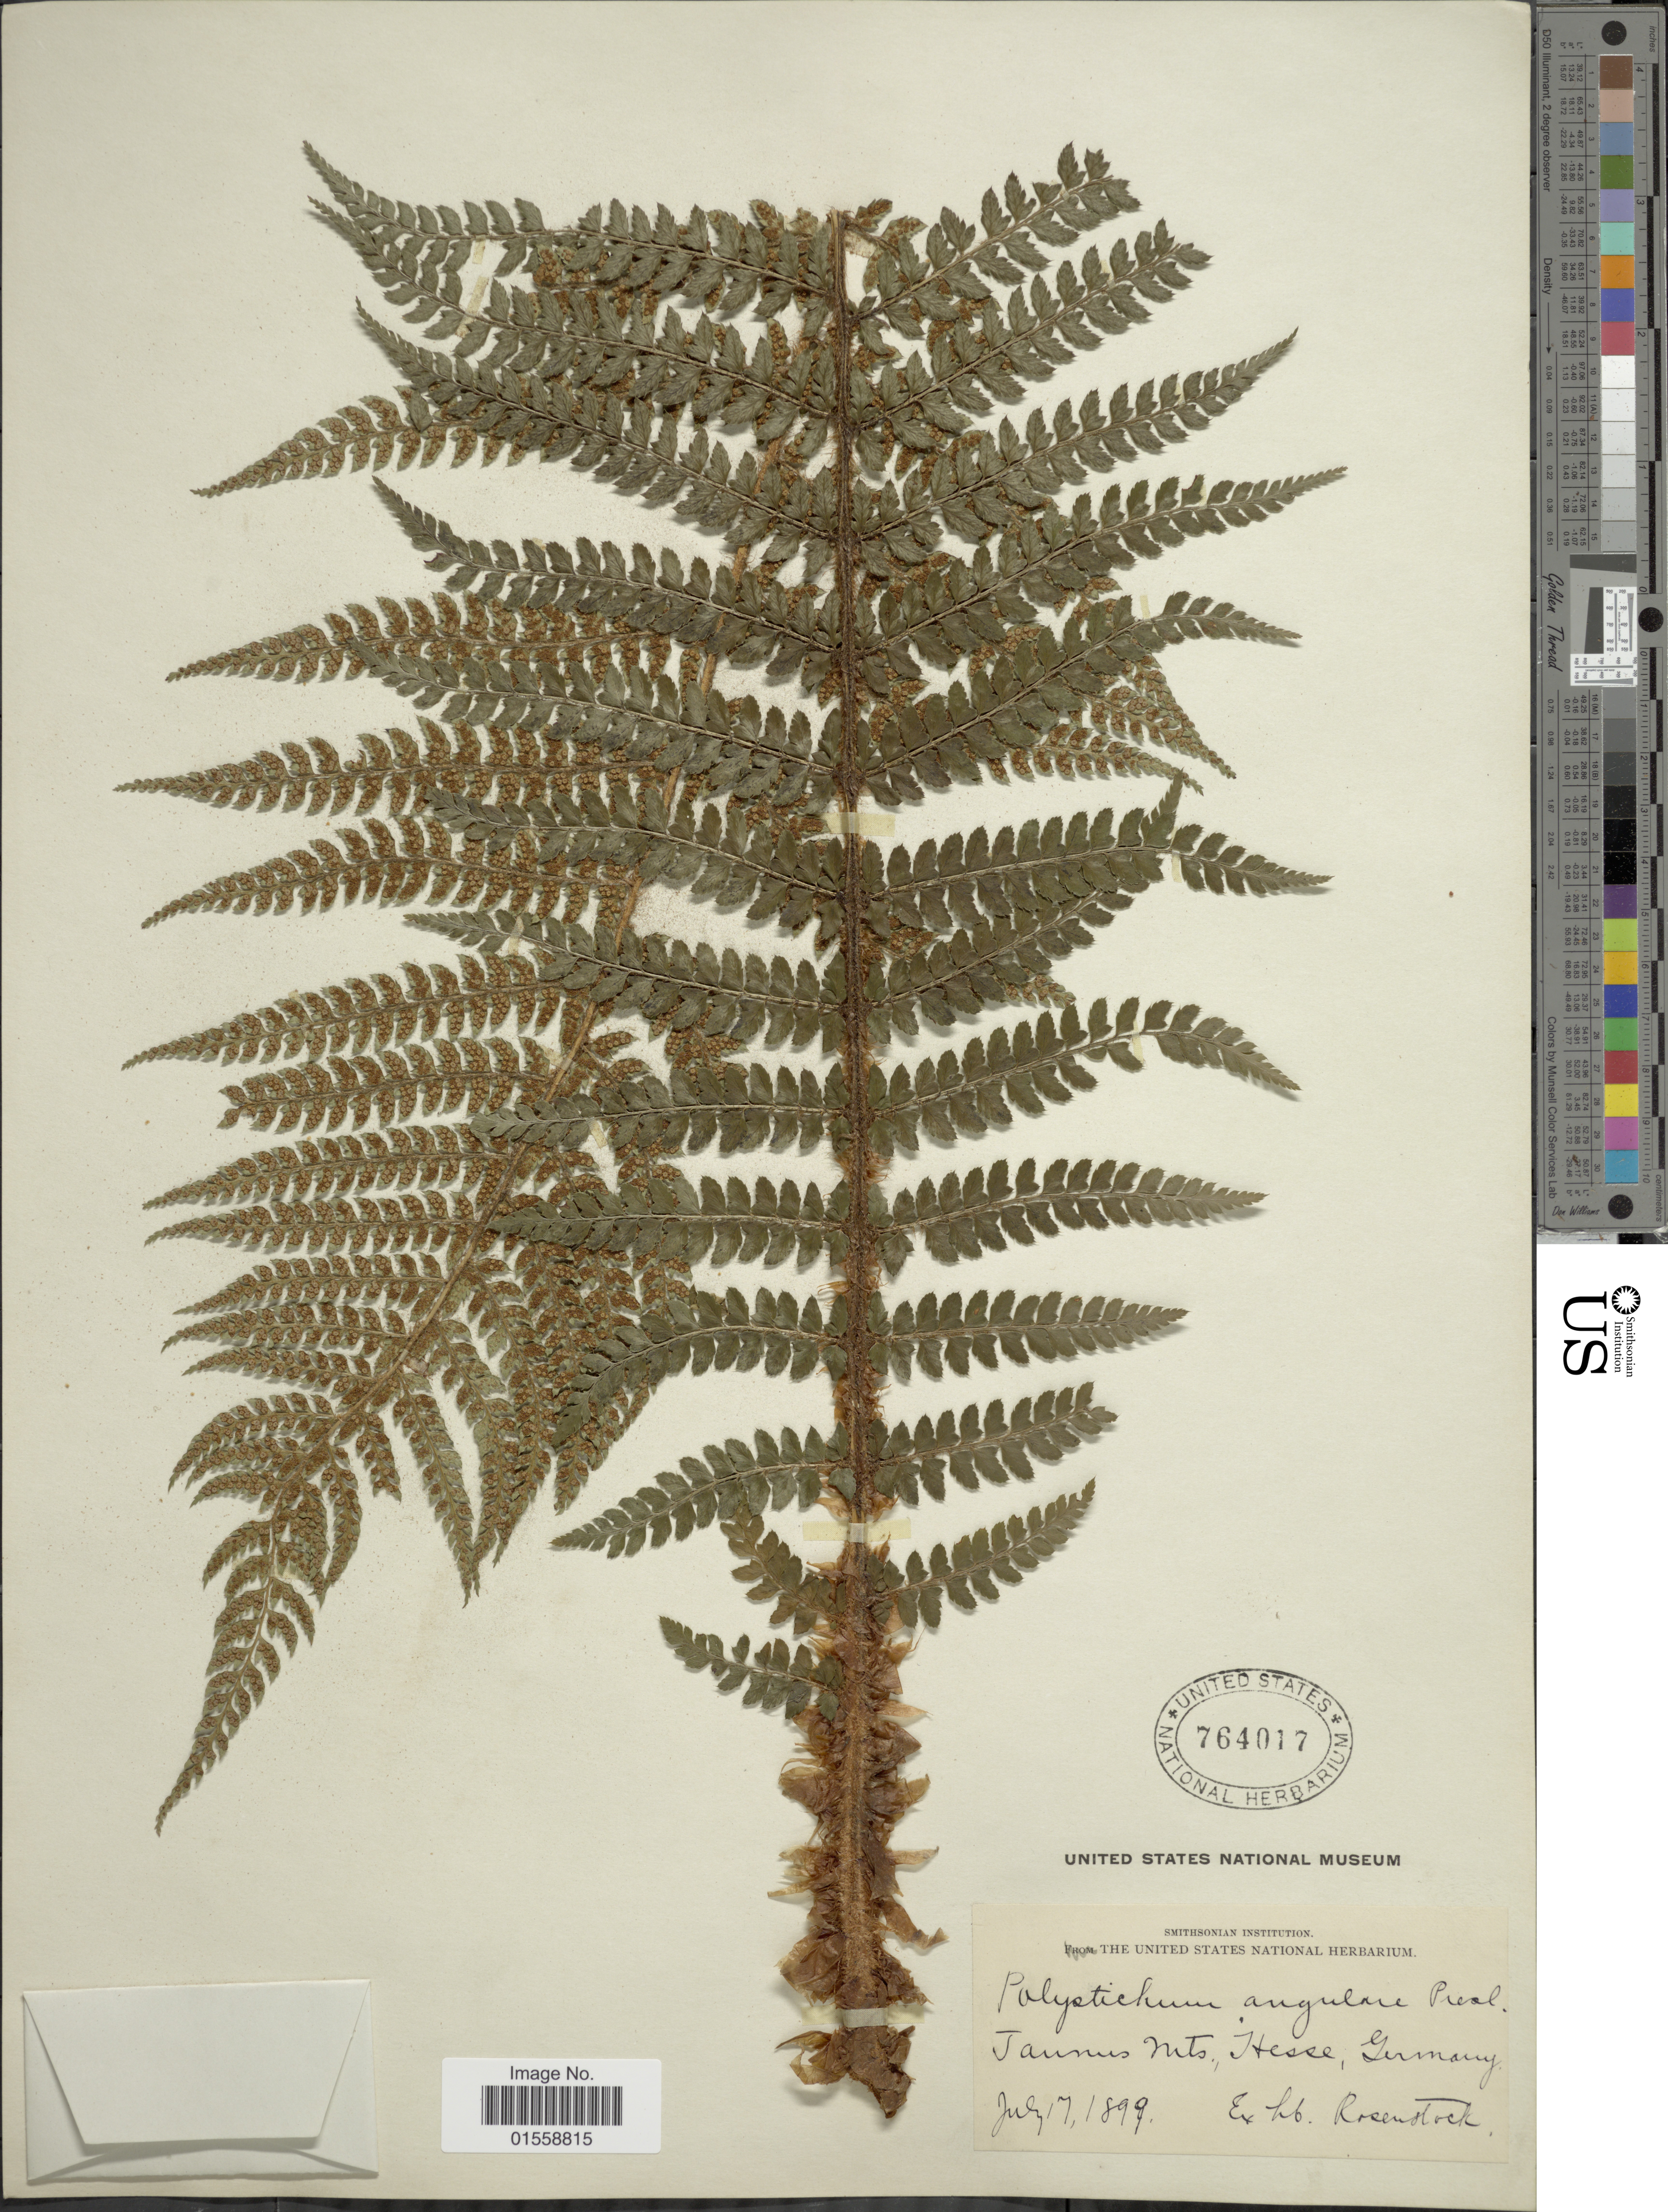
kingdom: Plantae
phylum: Tracheophyta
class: Polypodiopsida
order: Polypodiales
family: Dryopteridaceae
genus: Polystichum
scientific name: Polystichum setiferum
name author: (Forssk.) Moore ex Woynar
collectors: ex herb. Rosenstock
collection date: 1899-07-17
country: Germany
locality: Taunus mts. Hesse, Germany [interpreted]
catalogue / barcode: US 764017